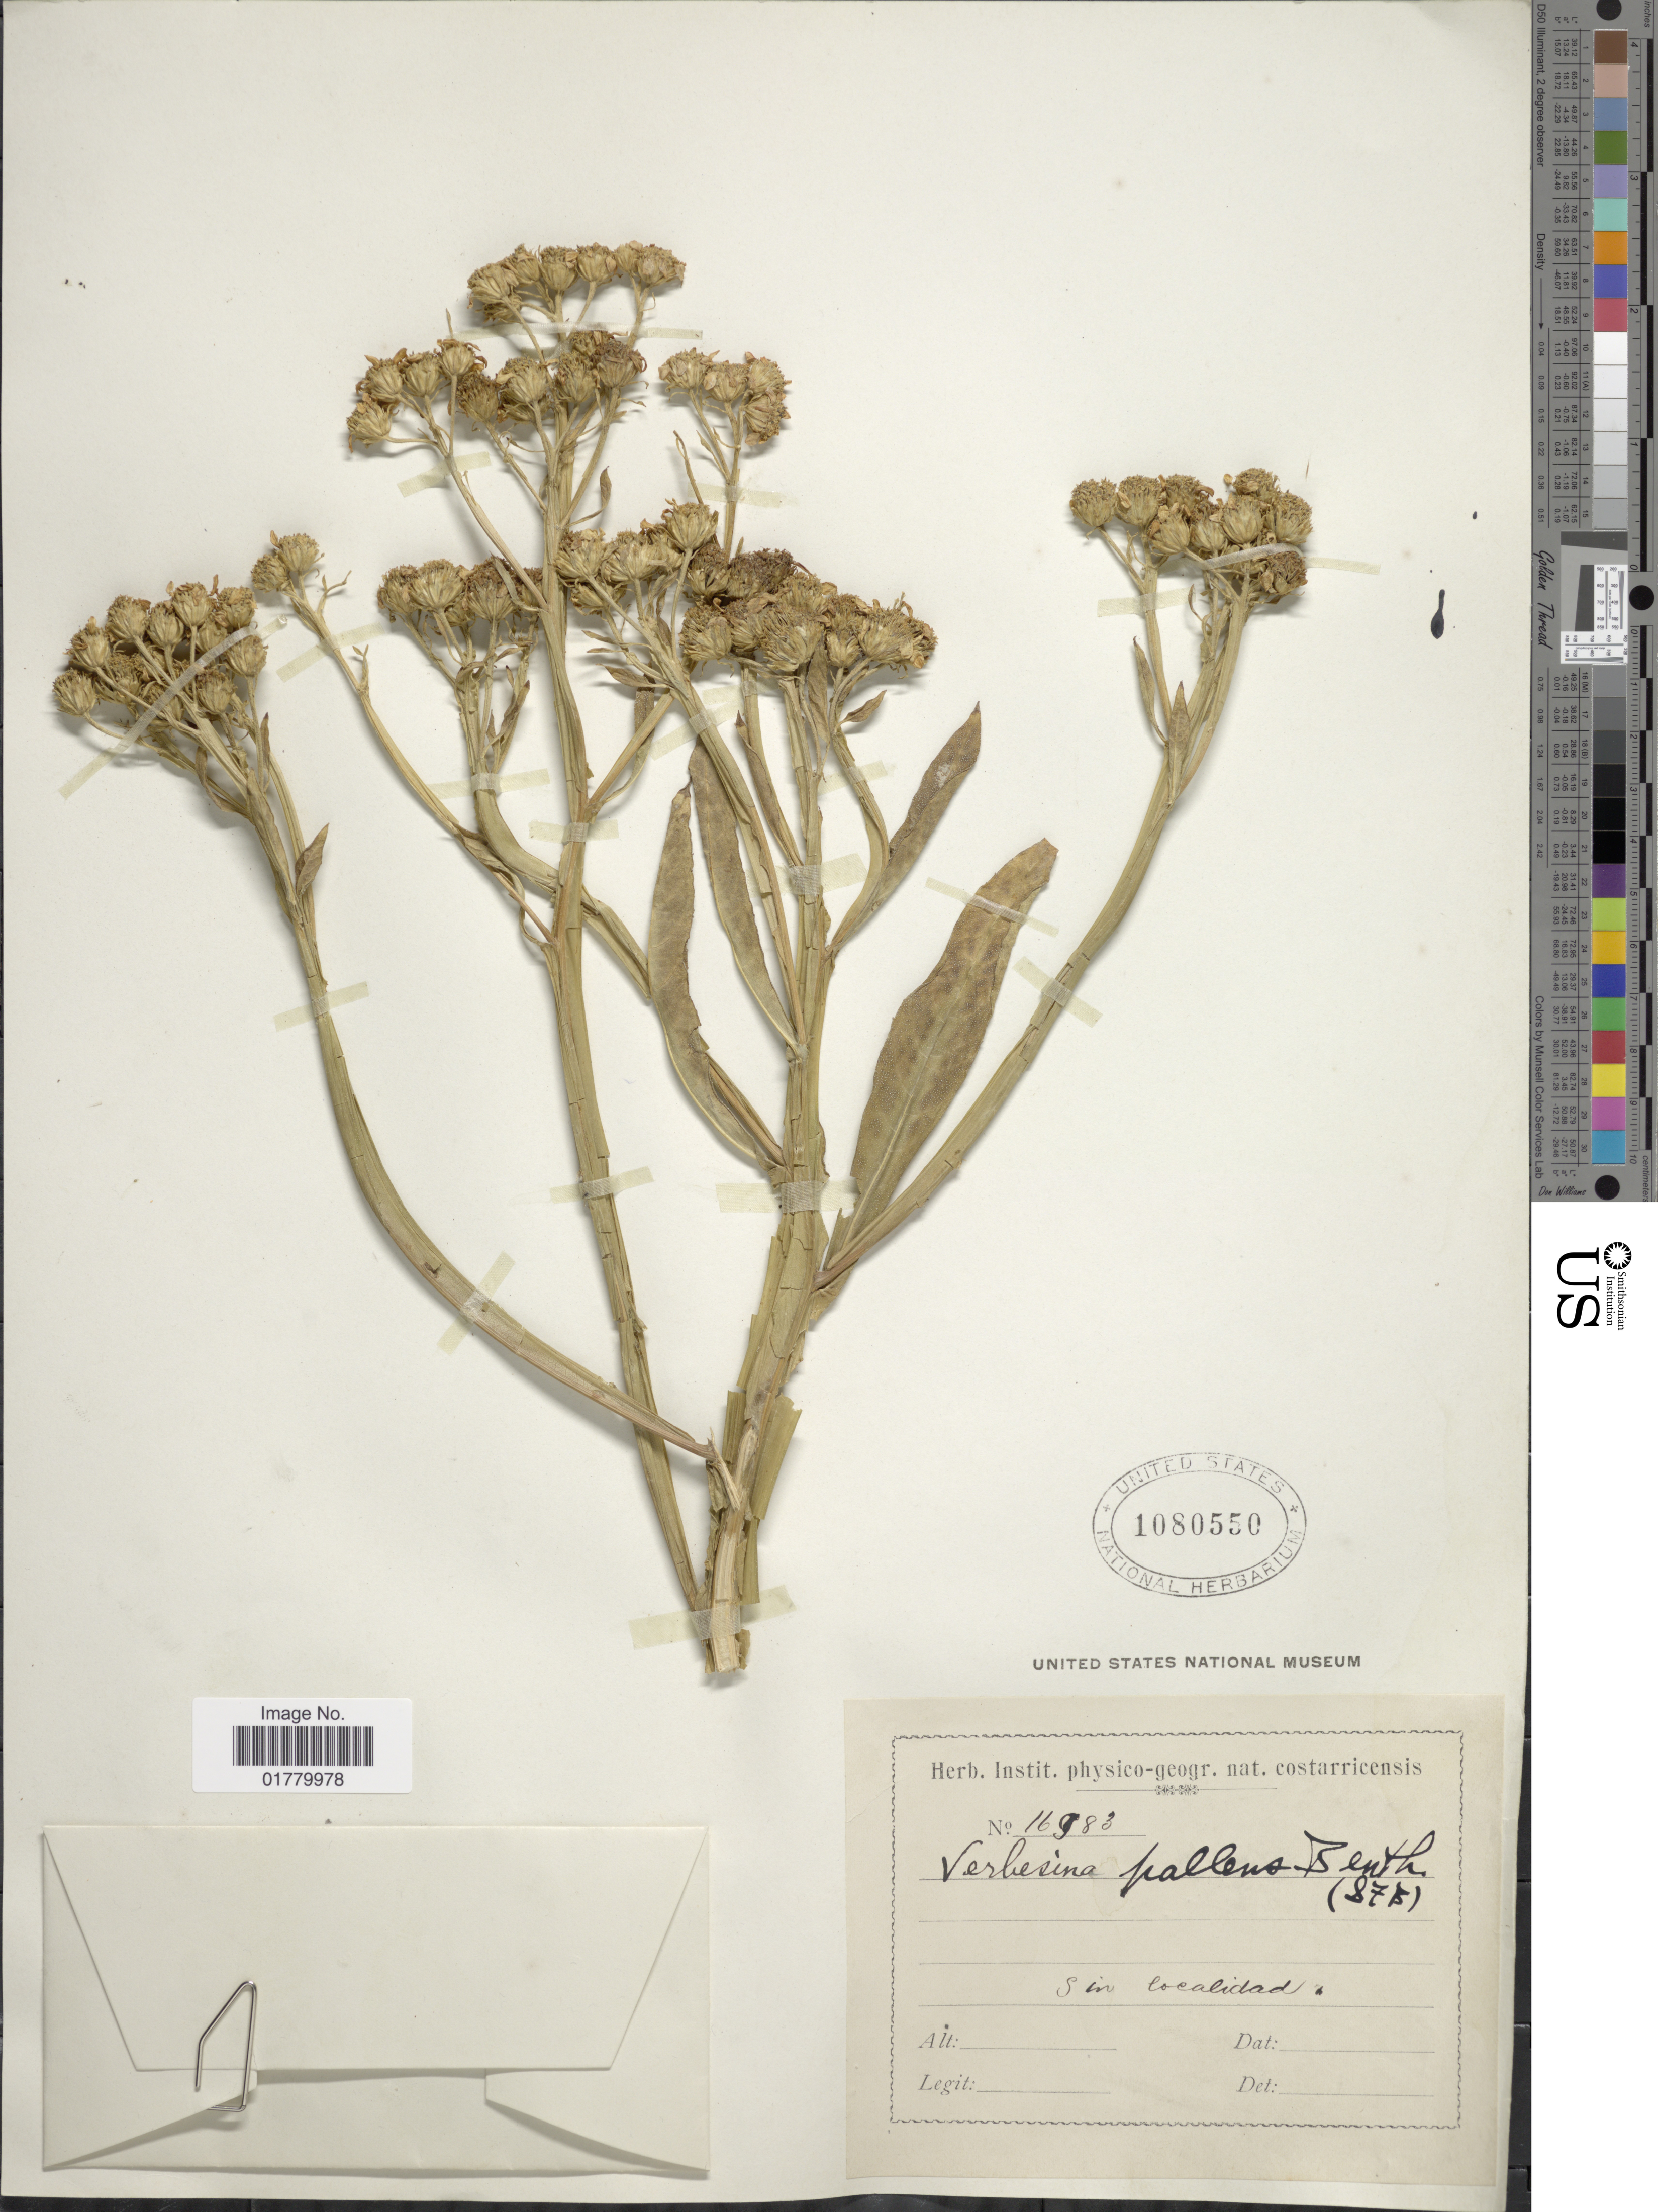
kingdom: Plantae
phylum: Tracheophyta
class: Magnoliopsida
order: Asterales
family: Asteraceae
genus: Verbesina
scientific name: Verbesina pallens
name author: Benth. in Oerst.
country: Costa Rica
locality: S in localidad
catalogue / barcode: US 1080550